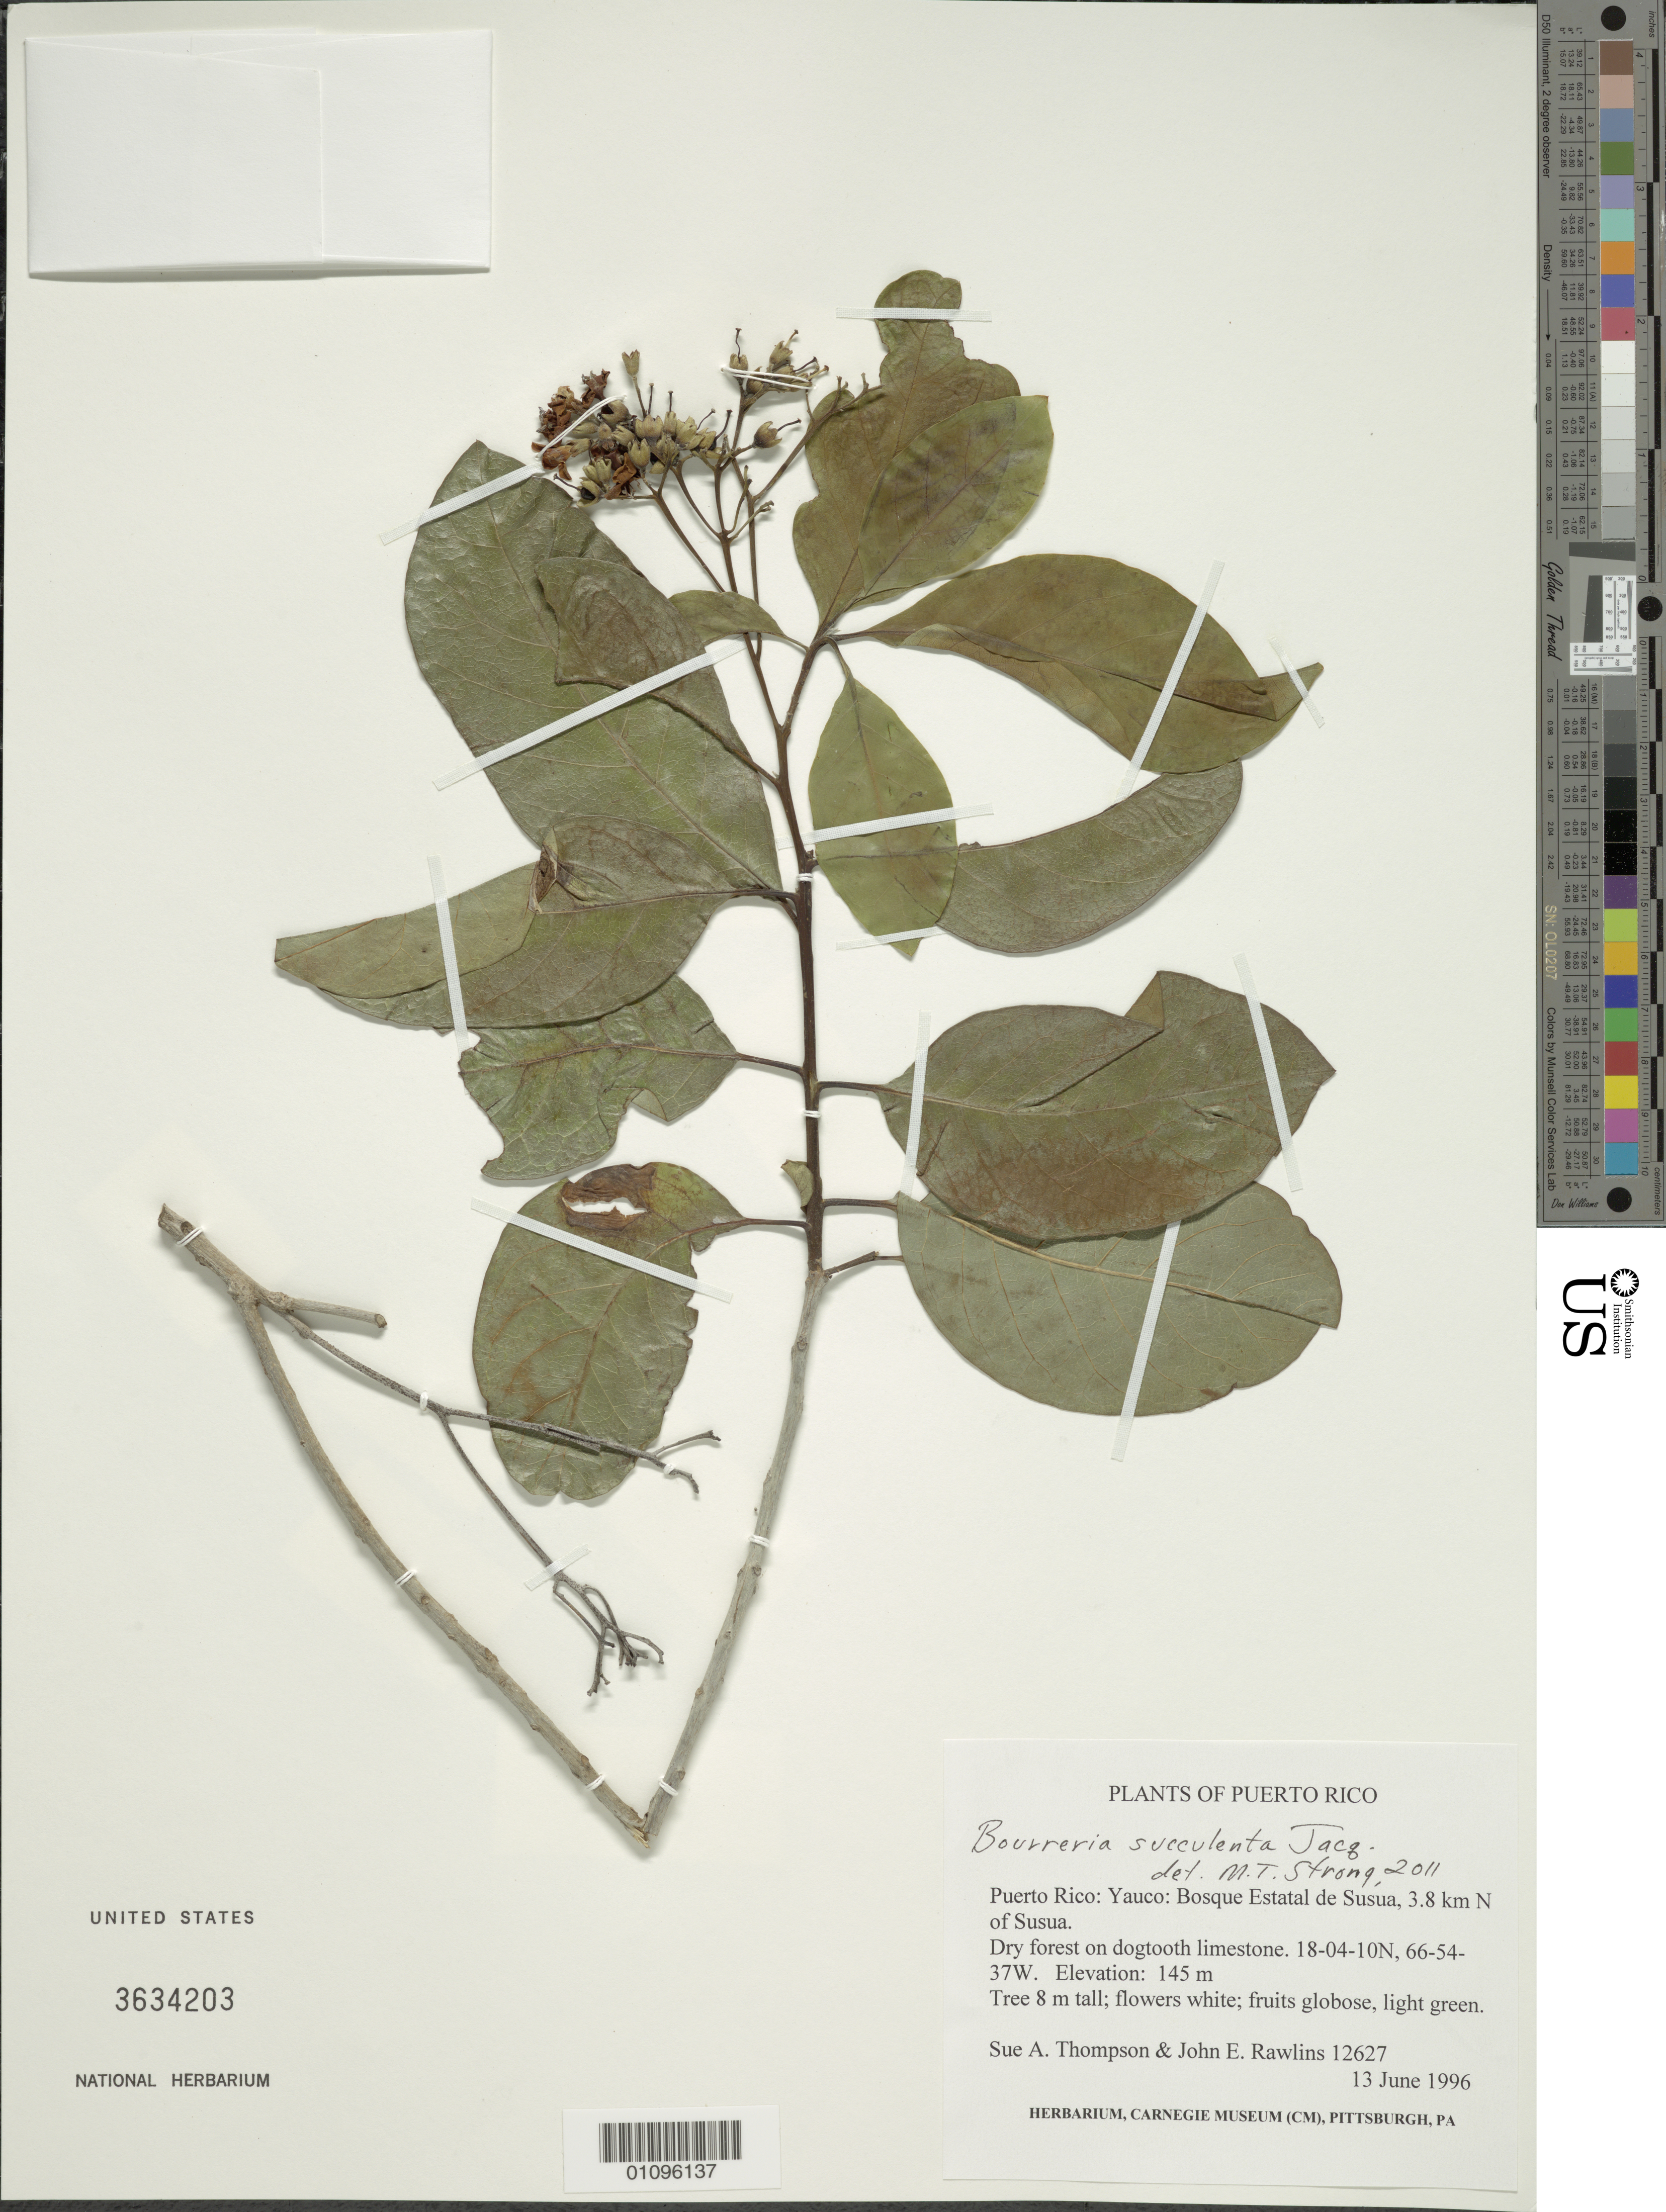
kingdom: Plantae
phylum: Tracheophyta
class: Magnoliopsida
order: Boraginales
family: Ehretiaceae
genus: Bourreria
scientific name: Bourreria succulenta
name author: Jacq.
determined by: Strong, M. T., (US), Smithsonian Institution - National Museum of Natural History (UNITED STATES)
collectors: S. A. Thompson & J. Rawlins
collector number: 12627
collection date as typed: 13 Jun 1996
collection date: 1996-06-13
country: Puerto Rico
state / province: Yauco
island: Puerto Rico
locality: Bosque Estatal de Susua, 3.8 km N of Susua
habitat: Dry forest on dogtooth limestone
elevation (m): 145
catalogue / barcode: US 3634203